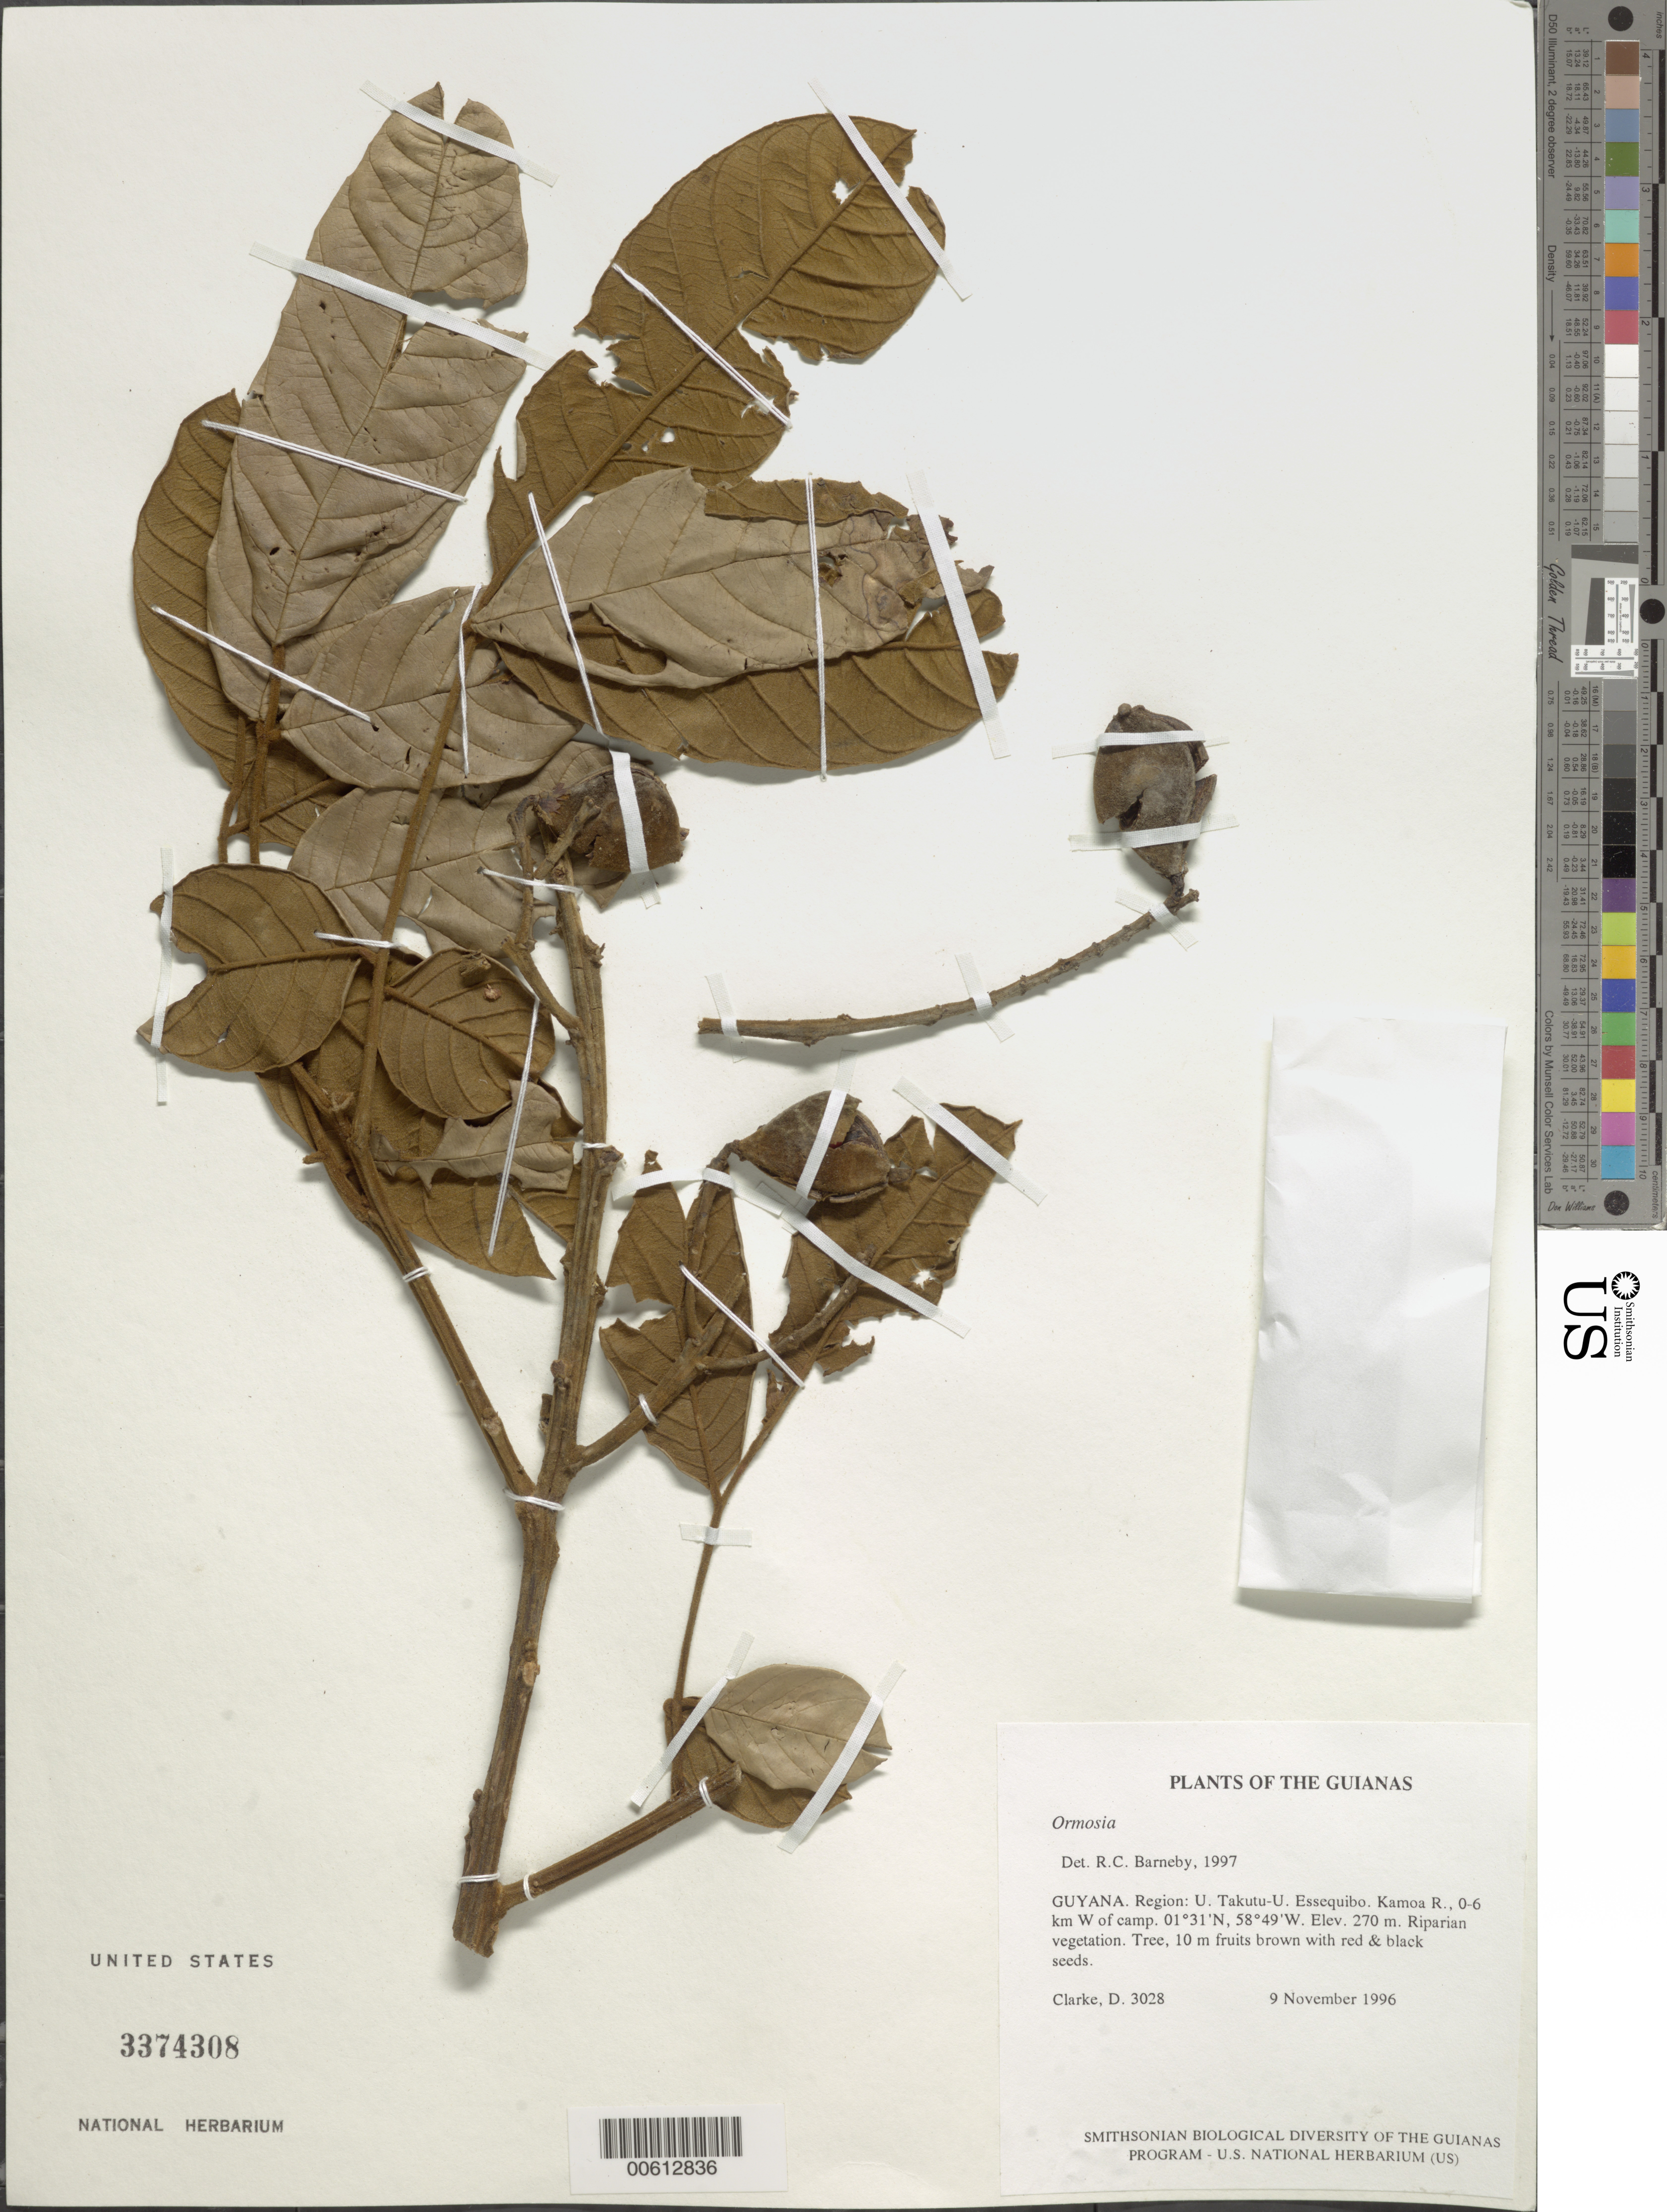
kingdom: Plantae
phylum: Tracheophyta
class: Magnoliopsida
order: Fabales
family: Fabaceae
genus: Ormosia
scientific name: Ormosia sp.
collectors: H. D. Clarke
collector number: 3028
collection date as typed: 9 November 1996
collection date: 1996-11-09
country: Guyana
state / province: U. Takutu-U. Essequibo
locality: Kamoa R., 0-6 km W of camp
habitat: Riparian vegetation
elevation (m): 270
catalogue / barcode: US 3374308